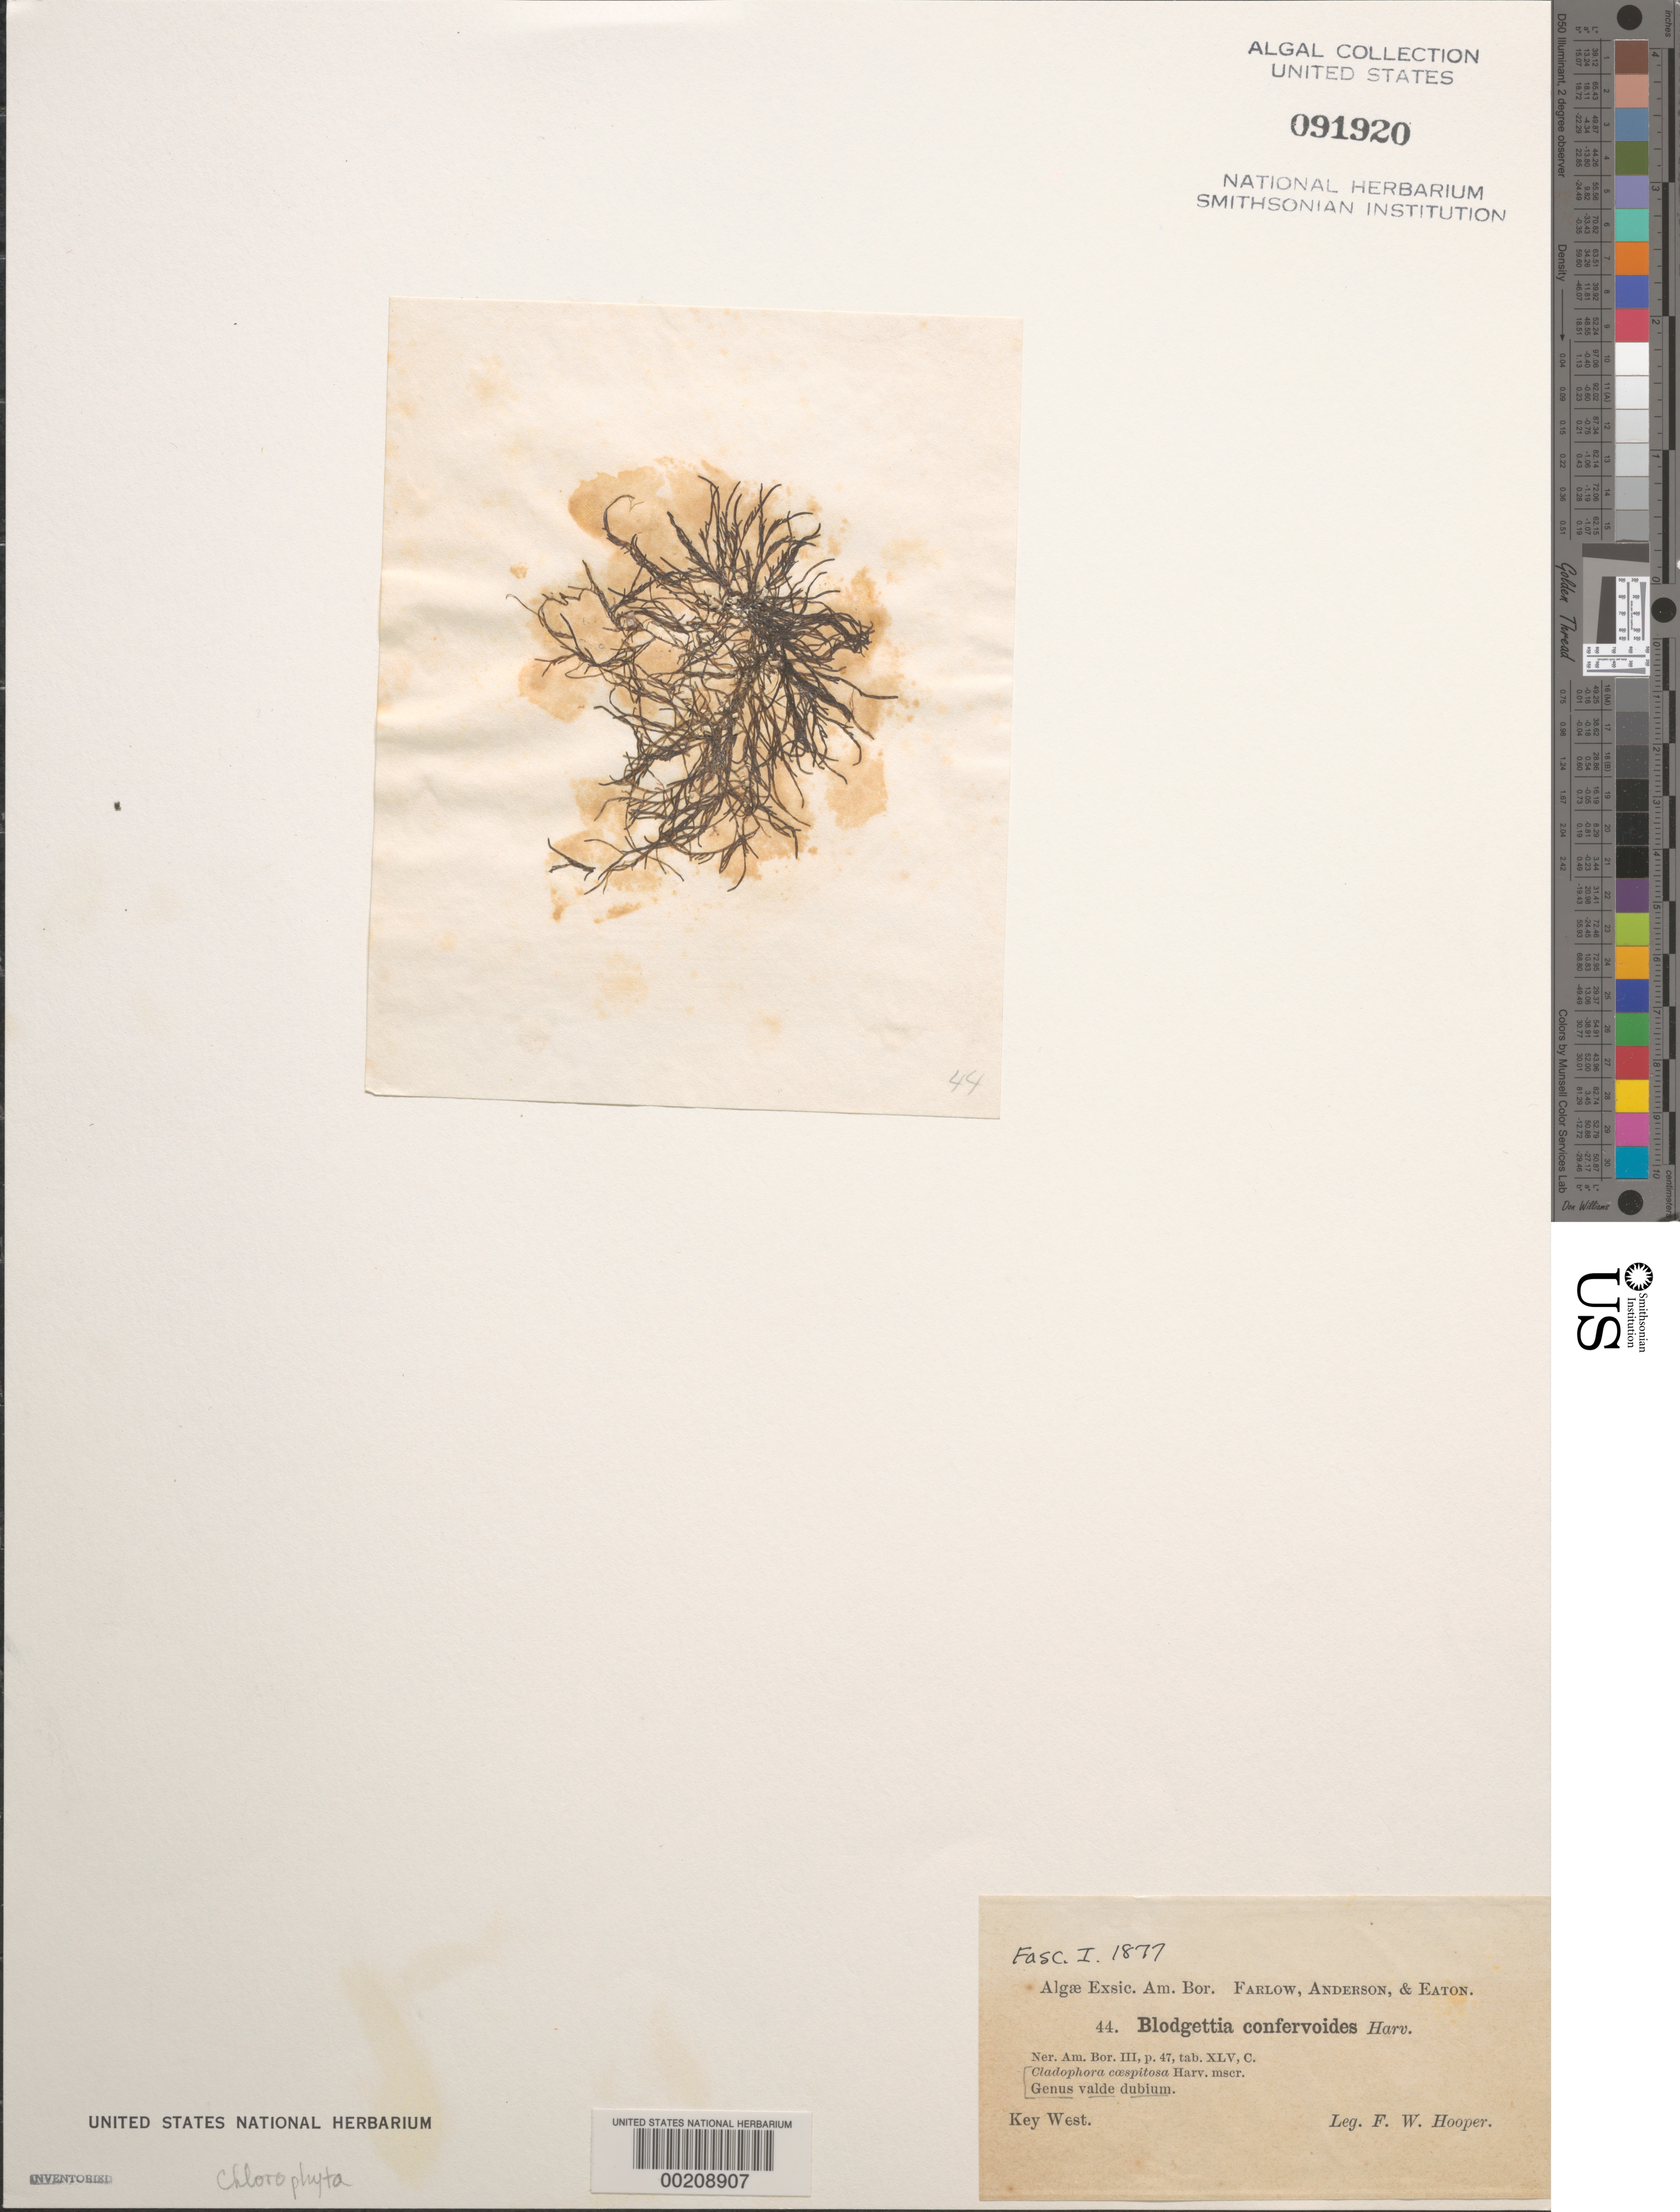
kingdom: Plantae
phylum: Chlorophyta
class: Ulvophyceae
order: Siphonocladales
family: Valoniaceae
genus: Blodgettia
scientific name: Blodgettia confervoides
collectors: F. Hooper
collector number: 44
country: United States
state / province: Florida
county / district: Monroe County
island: Key West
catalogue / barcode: US 91920